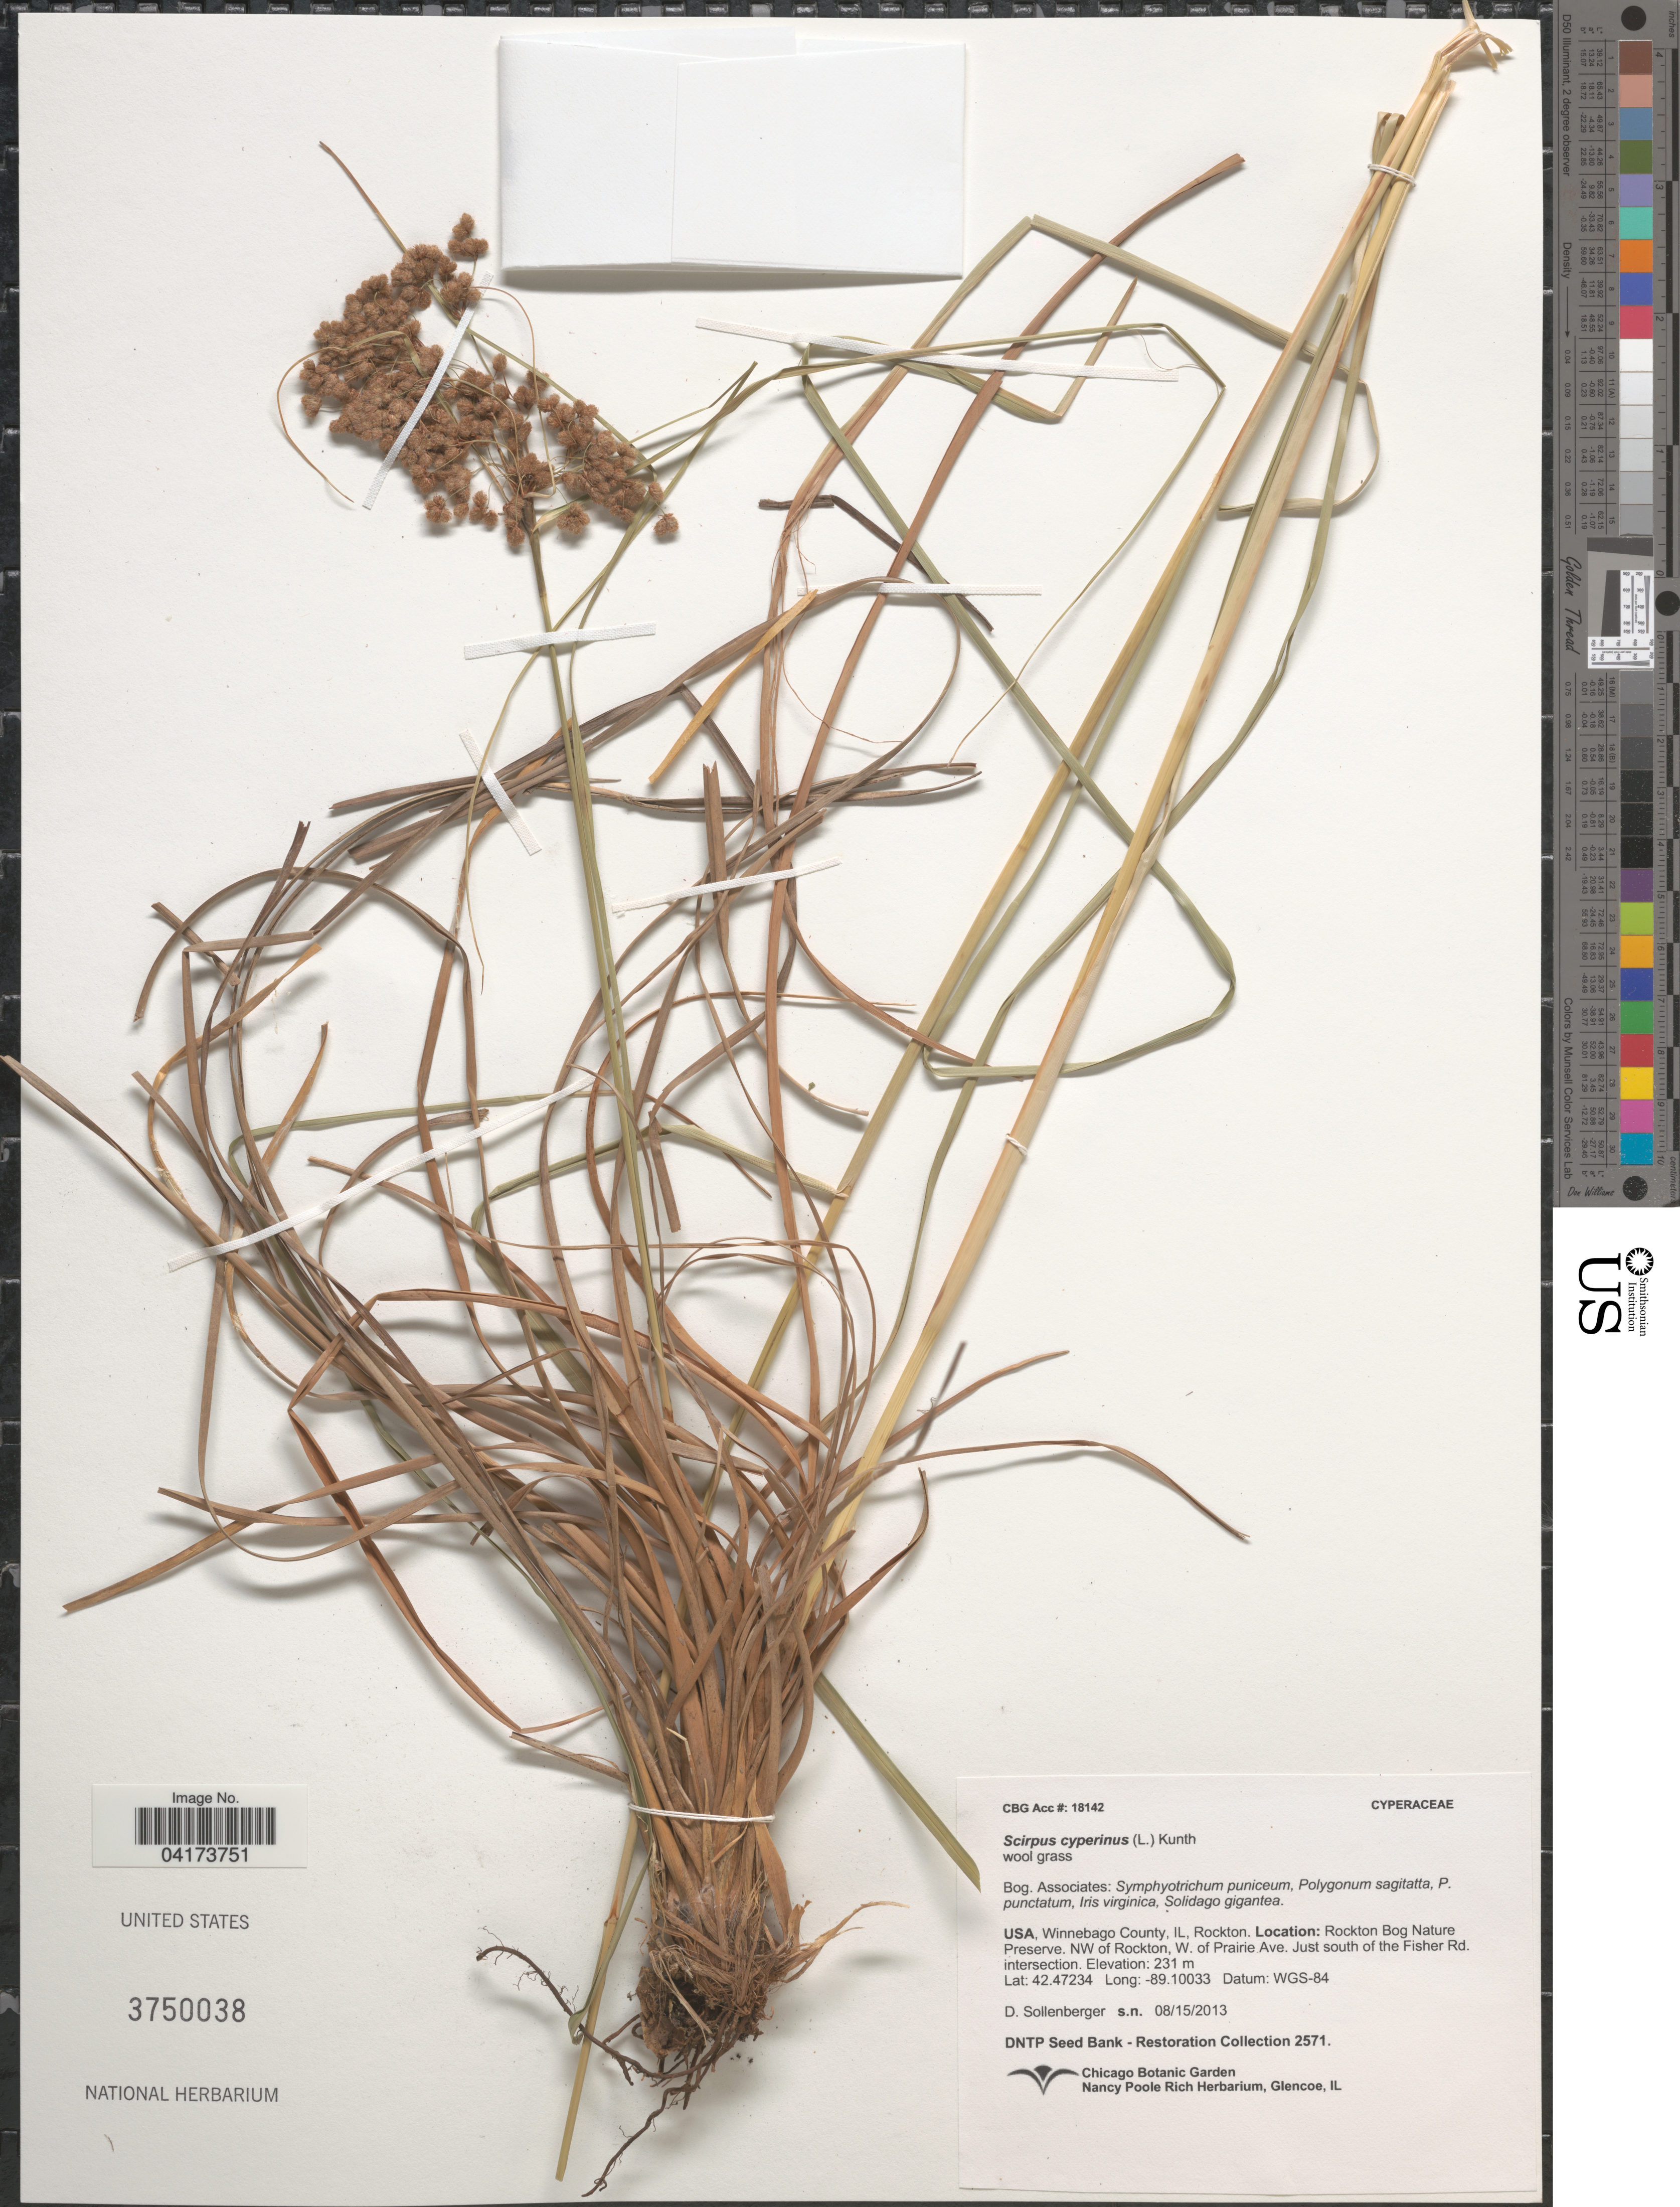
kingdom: Plantae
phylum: Tracheophyta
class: Liliopsida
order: Poales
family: Cyperaceae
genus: Scirpus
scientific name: Scirpus cyperinus (L.) Kunth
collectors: D. Sollenberger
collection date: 2013-08-15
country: United States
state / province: Illinois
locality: Winnebago County, Rockton. Rockton Bog Nature Preserve. NW of Rockton, W. of Prairie Ave. Just south of the Fisher Rd. intersection.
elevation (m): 231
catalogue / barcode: US 3750038